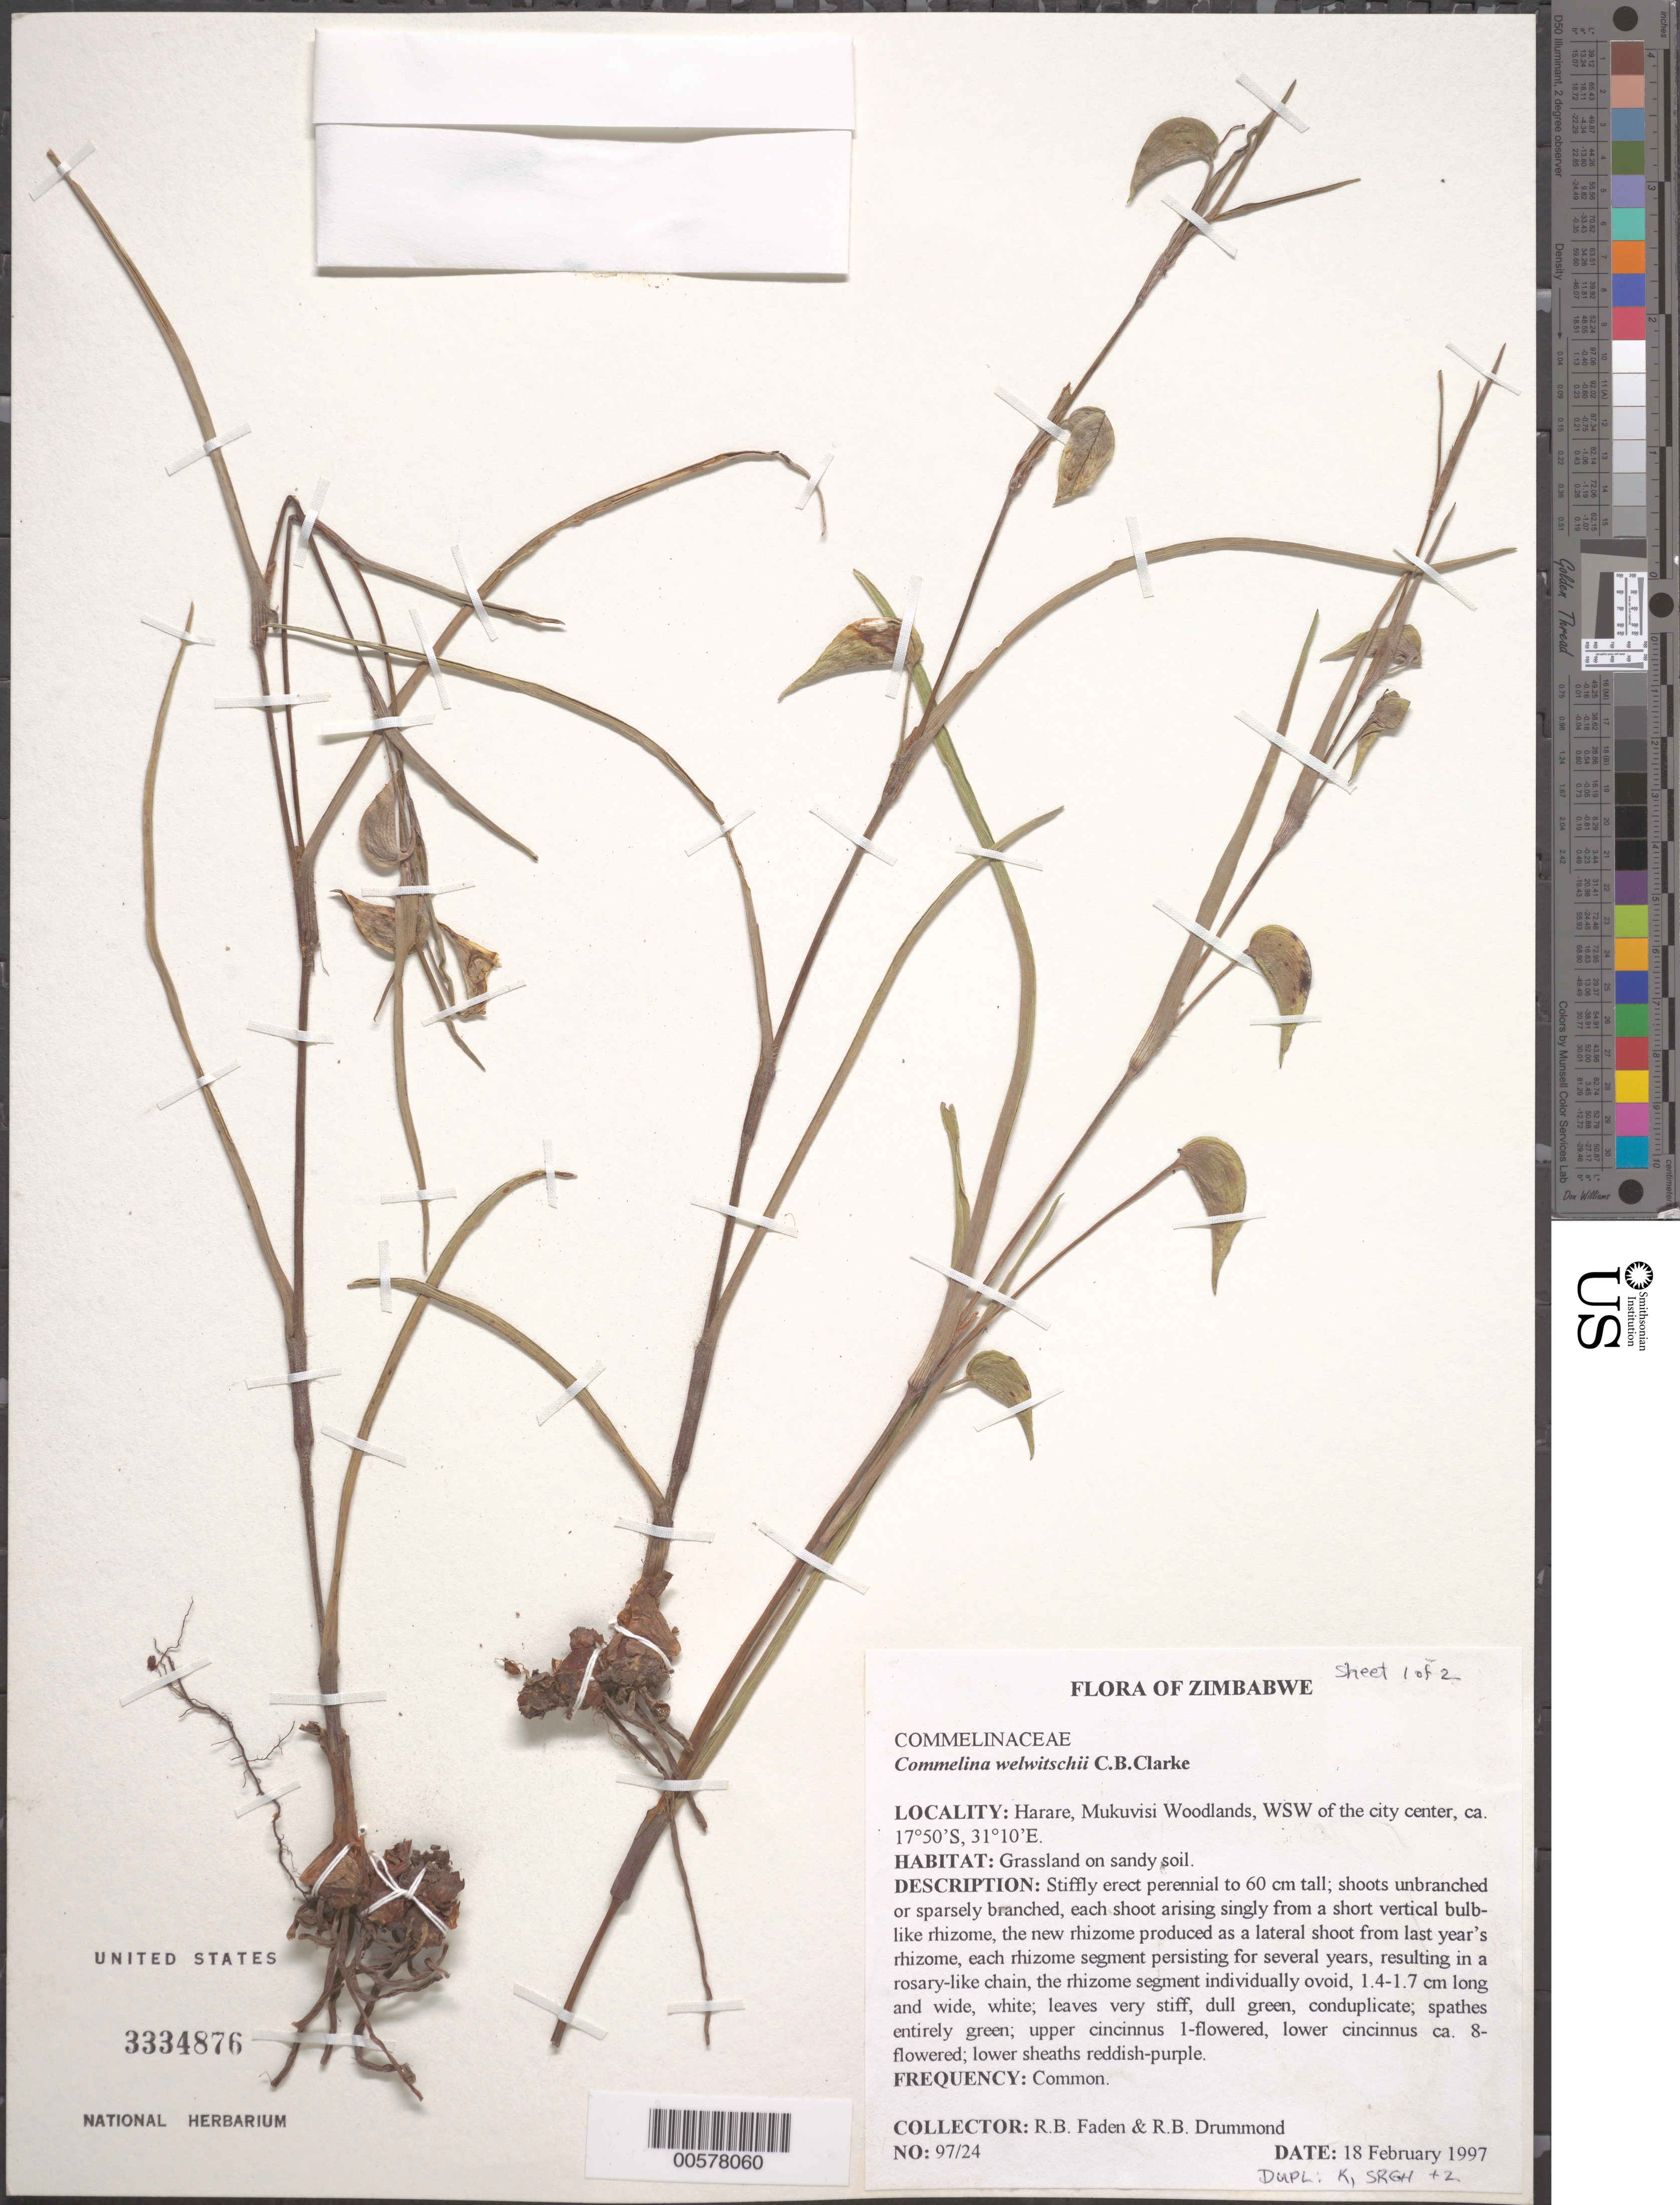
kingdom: Plantae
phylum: Tracheophyta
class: Liliopsida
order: Commelinales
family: Commelinaceae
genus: Commelina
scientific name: Commelina welwitschii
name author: C.B. Clarke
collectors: R. B. Faden, R. Drummond, A. Mapaura, M. Hyde & M. Silva-Jones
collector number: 97/24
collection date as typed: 17 Feb 1997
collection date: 1997-02-17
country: Zimbabwe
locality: Hararek, mukuvisi woodlands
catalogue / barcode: US 3334876